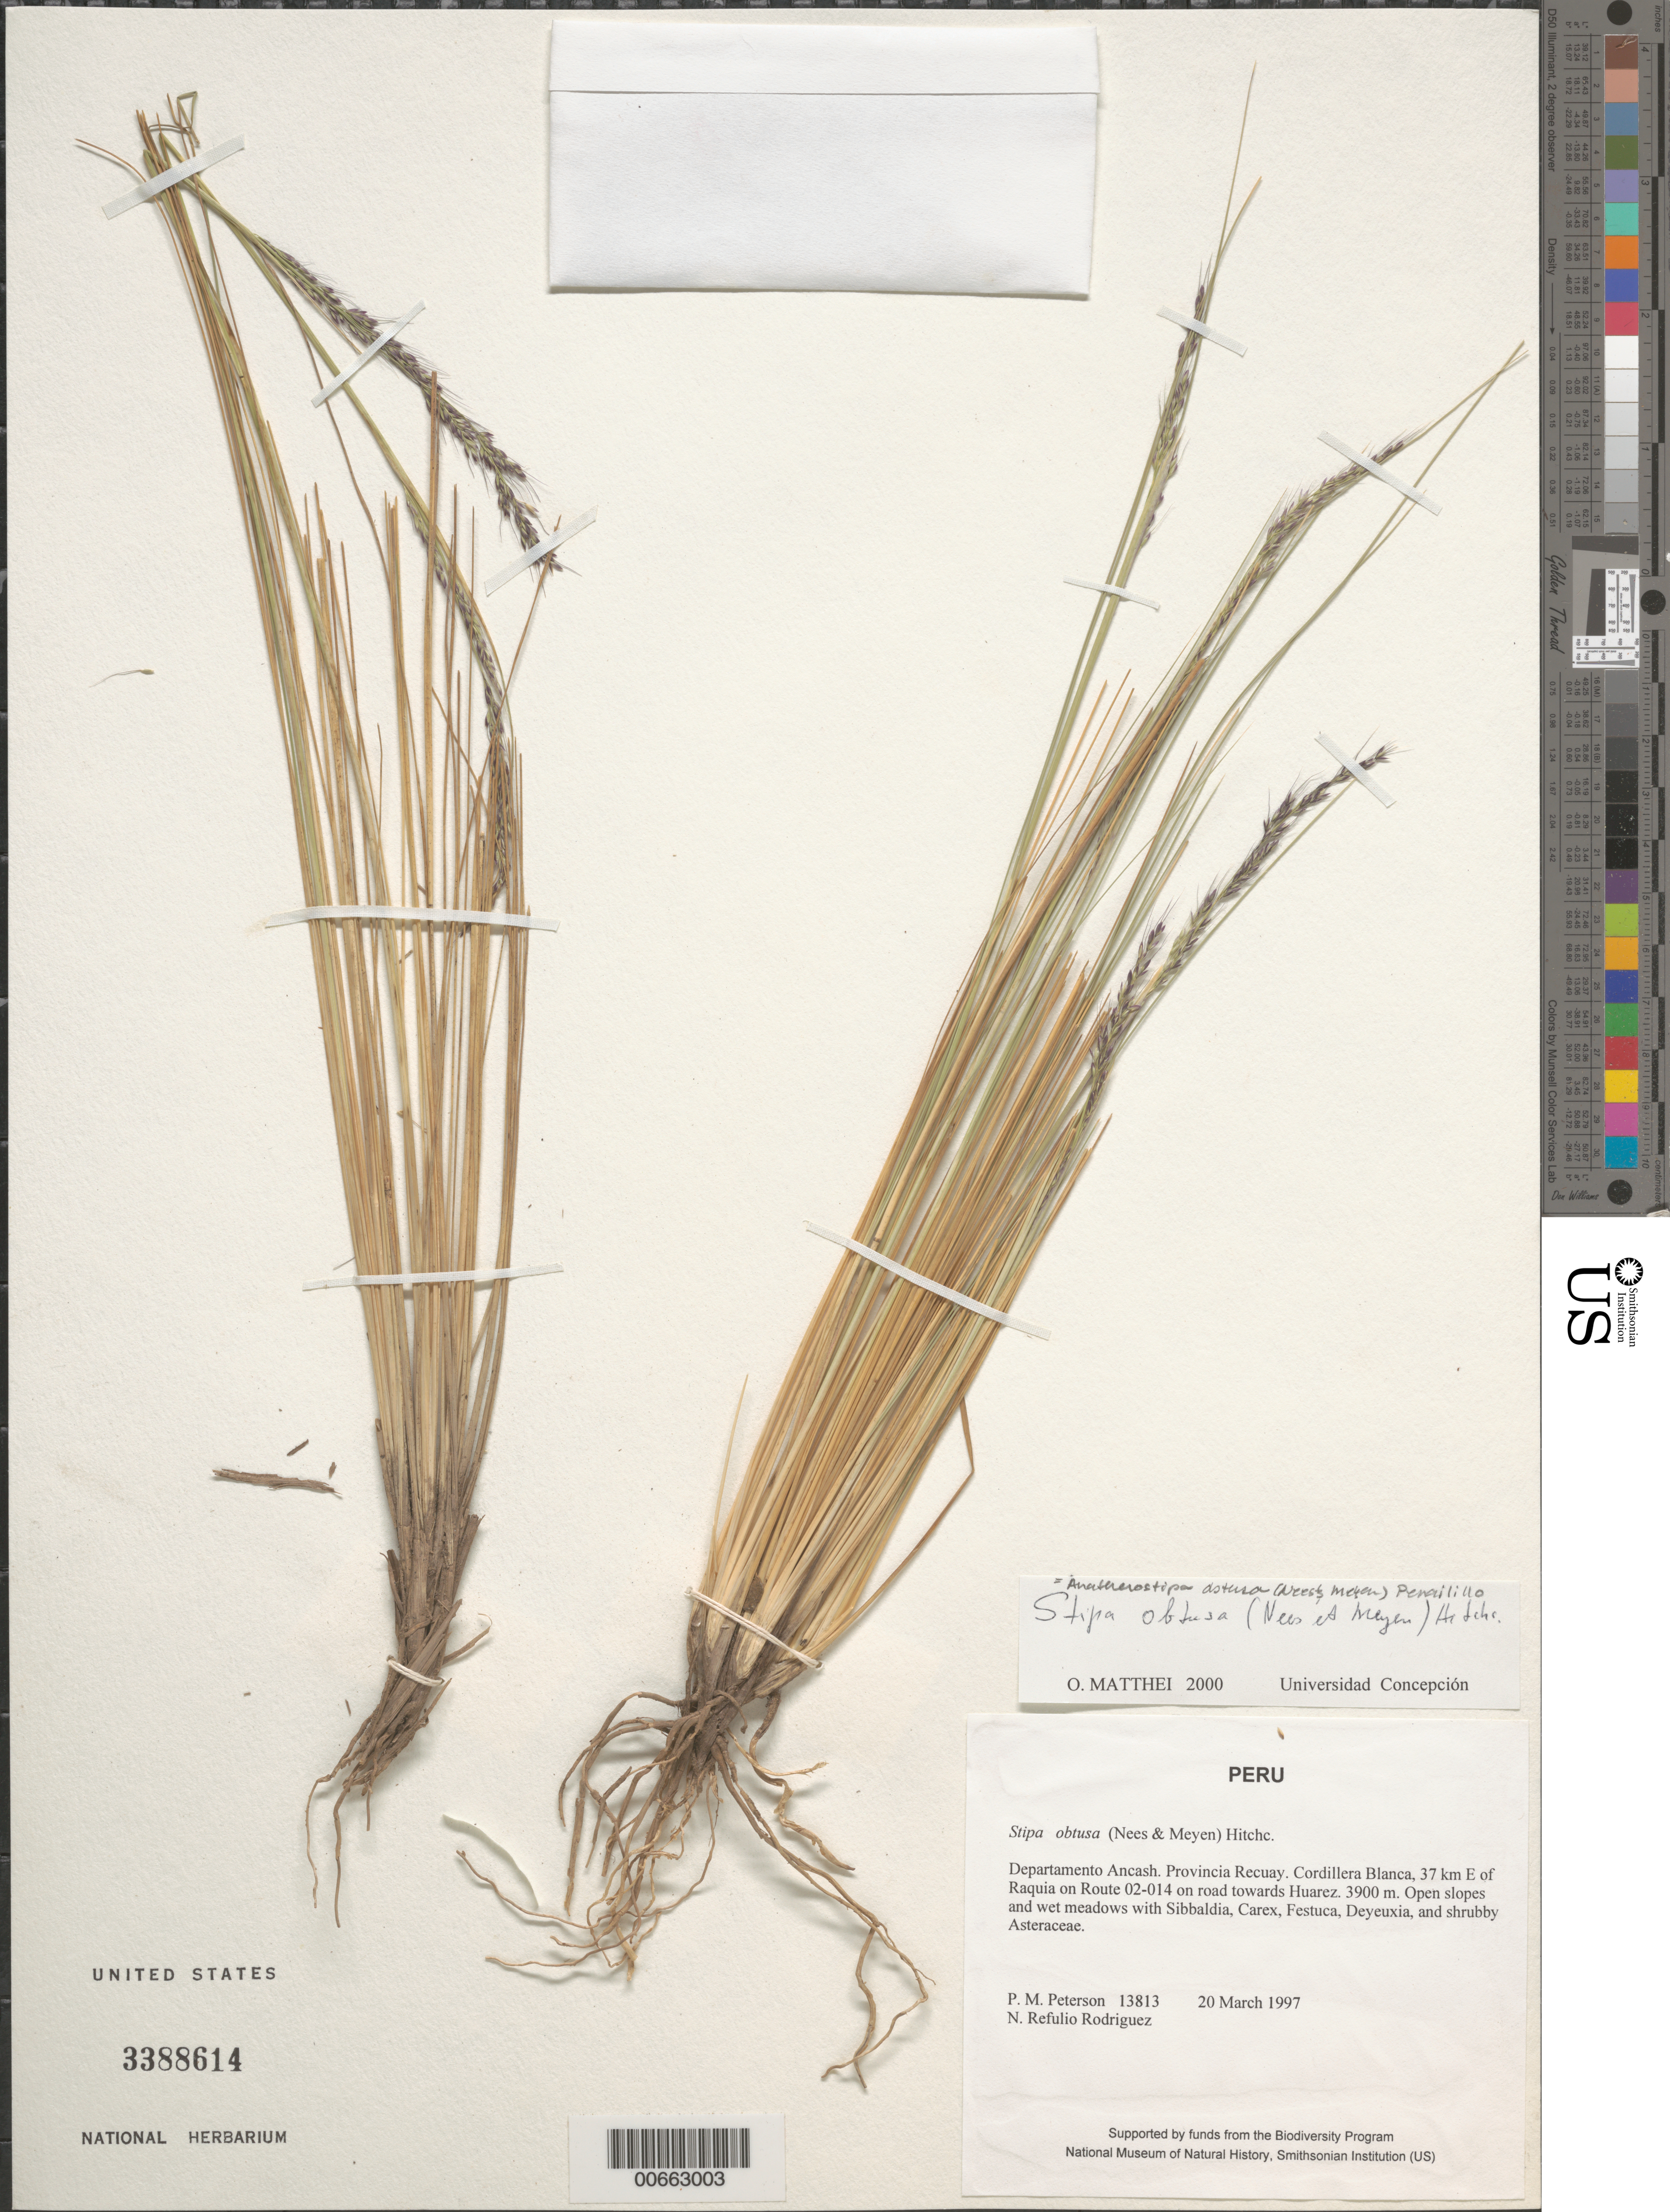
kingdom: Plantae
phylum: Tracheophyta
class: Liliopsida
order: Poales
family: Poaceae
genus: Anatherostipa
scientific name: Anatherostipa obtusa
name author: (Nees & Meyen) Peñailillo B.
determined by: Matthei, O. R.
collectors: P. M. Peterson & N. Refulio-Rodríguez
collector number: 13813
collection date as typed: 20 Mar 1997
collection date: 1997-03-20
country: Peru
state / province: Ancash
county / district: Recuay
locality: Cordillera Blanca, 37 km E of Raquia on Route 02-014 on road towards Huarez.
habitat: Open slopes and wet meadows with Sibbaldia, Carex, Festuca, Deyeuxia, and shruby Asteraceae.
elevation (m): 3900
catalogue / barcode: US 3388614